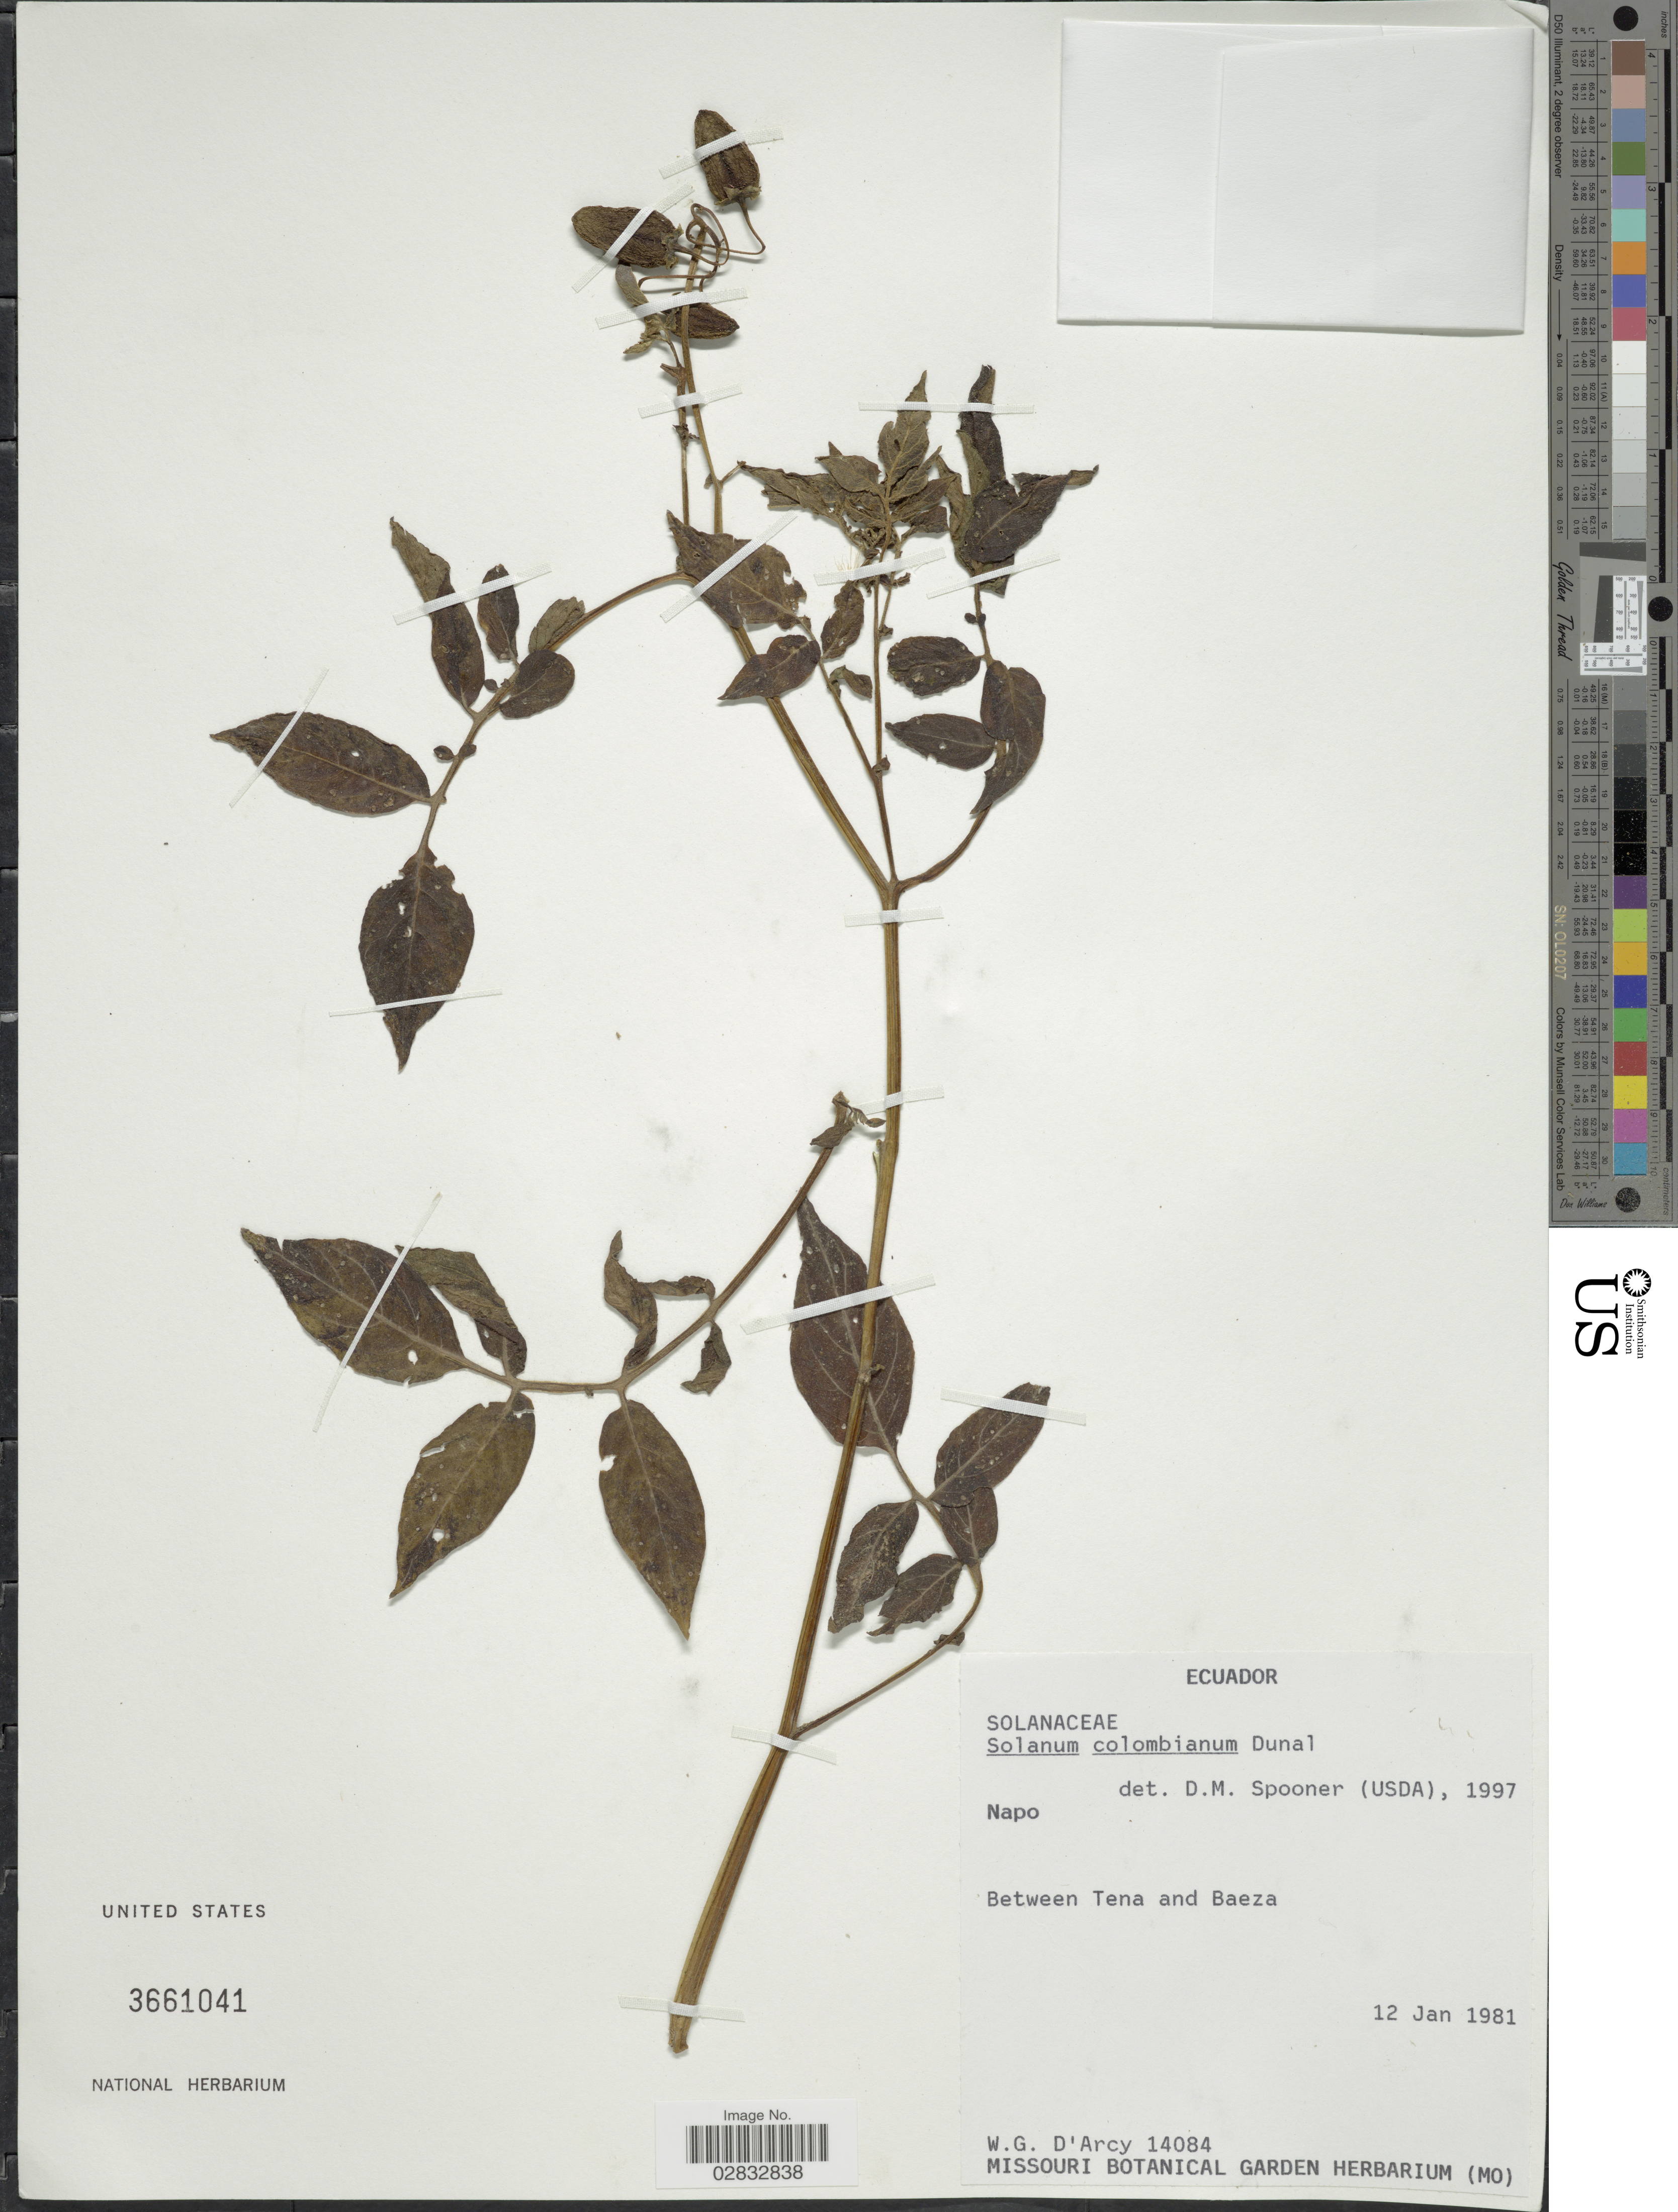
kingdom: Plantae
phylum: Tracheophyta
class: Magnoliopsida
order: Solanales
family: Solanaceae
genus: Solanum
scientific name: Solanum colombianum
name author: Dunal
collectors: W. G. D'Arcy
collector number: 14084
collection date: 1981-01-12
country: Ecuador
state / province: Napo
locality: Between Tena and Baeza.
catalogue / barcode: US 3661041